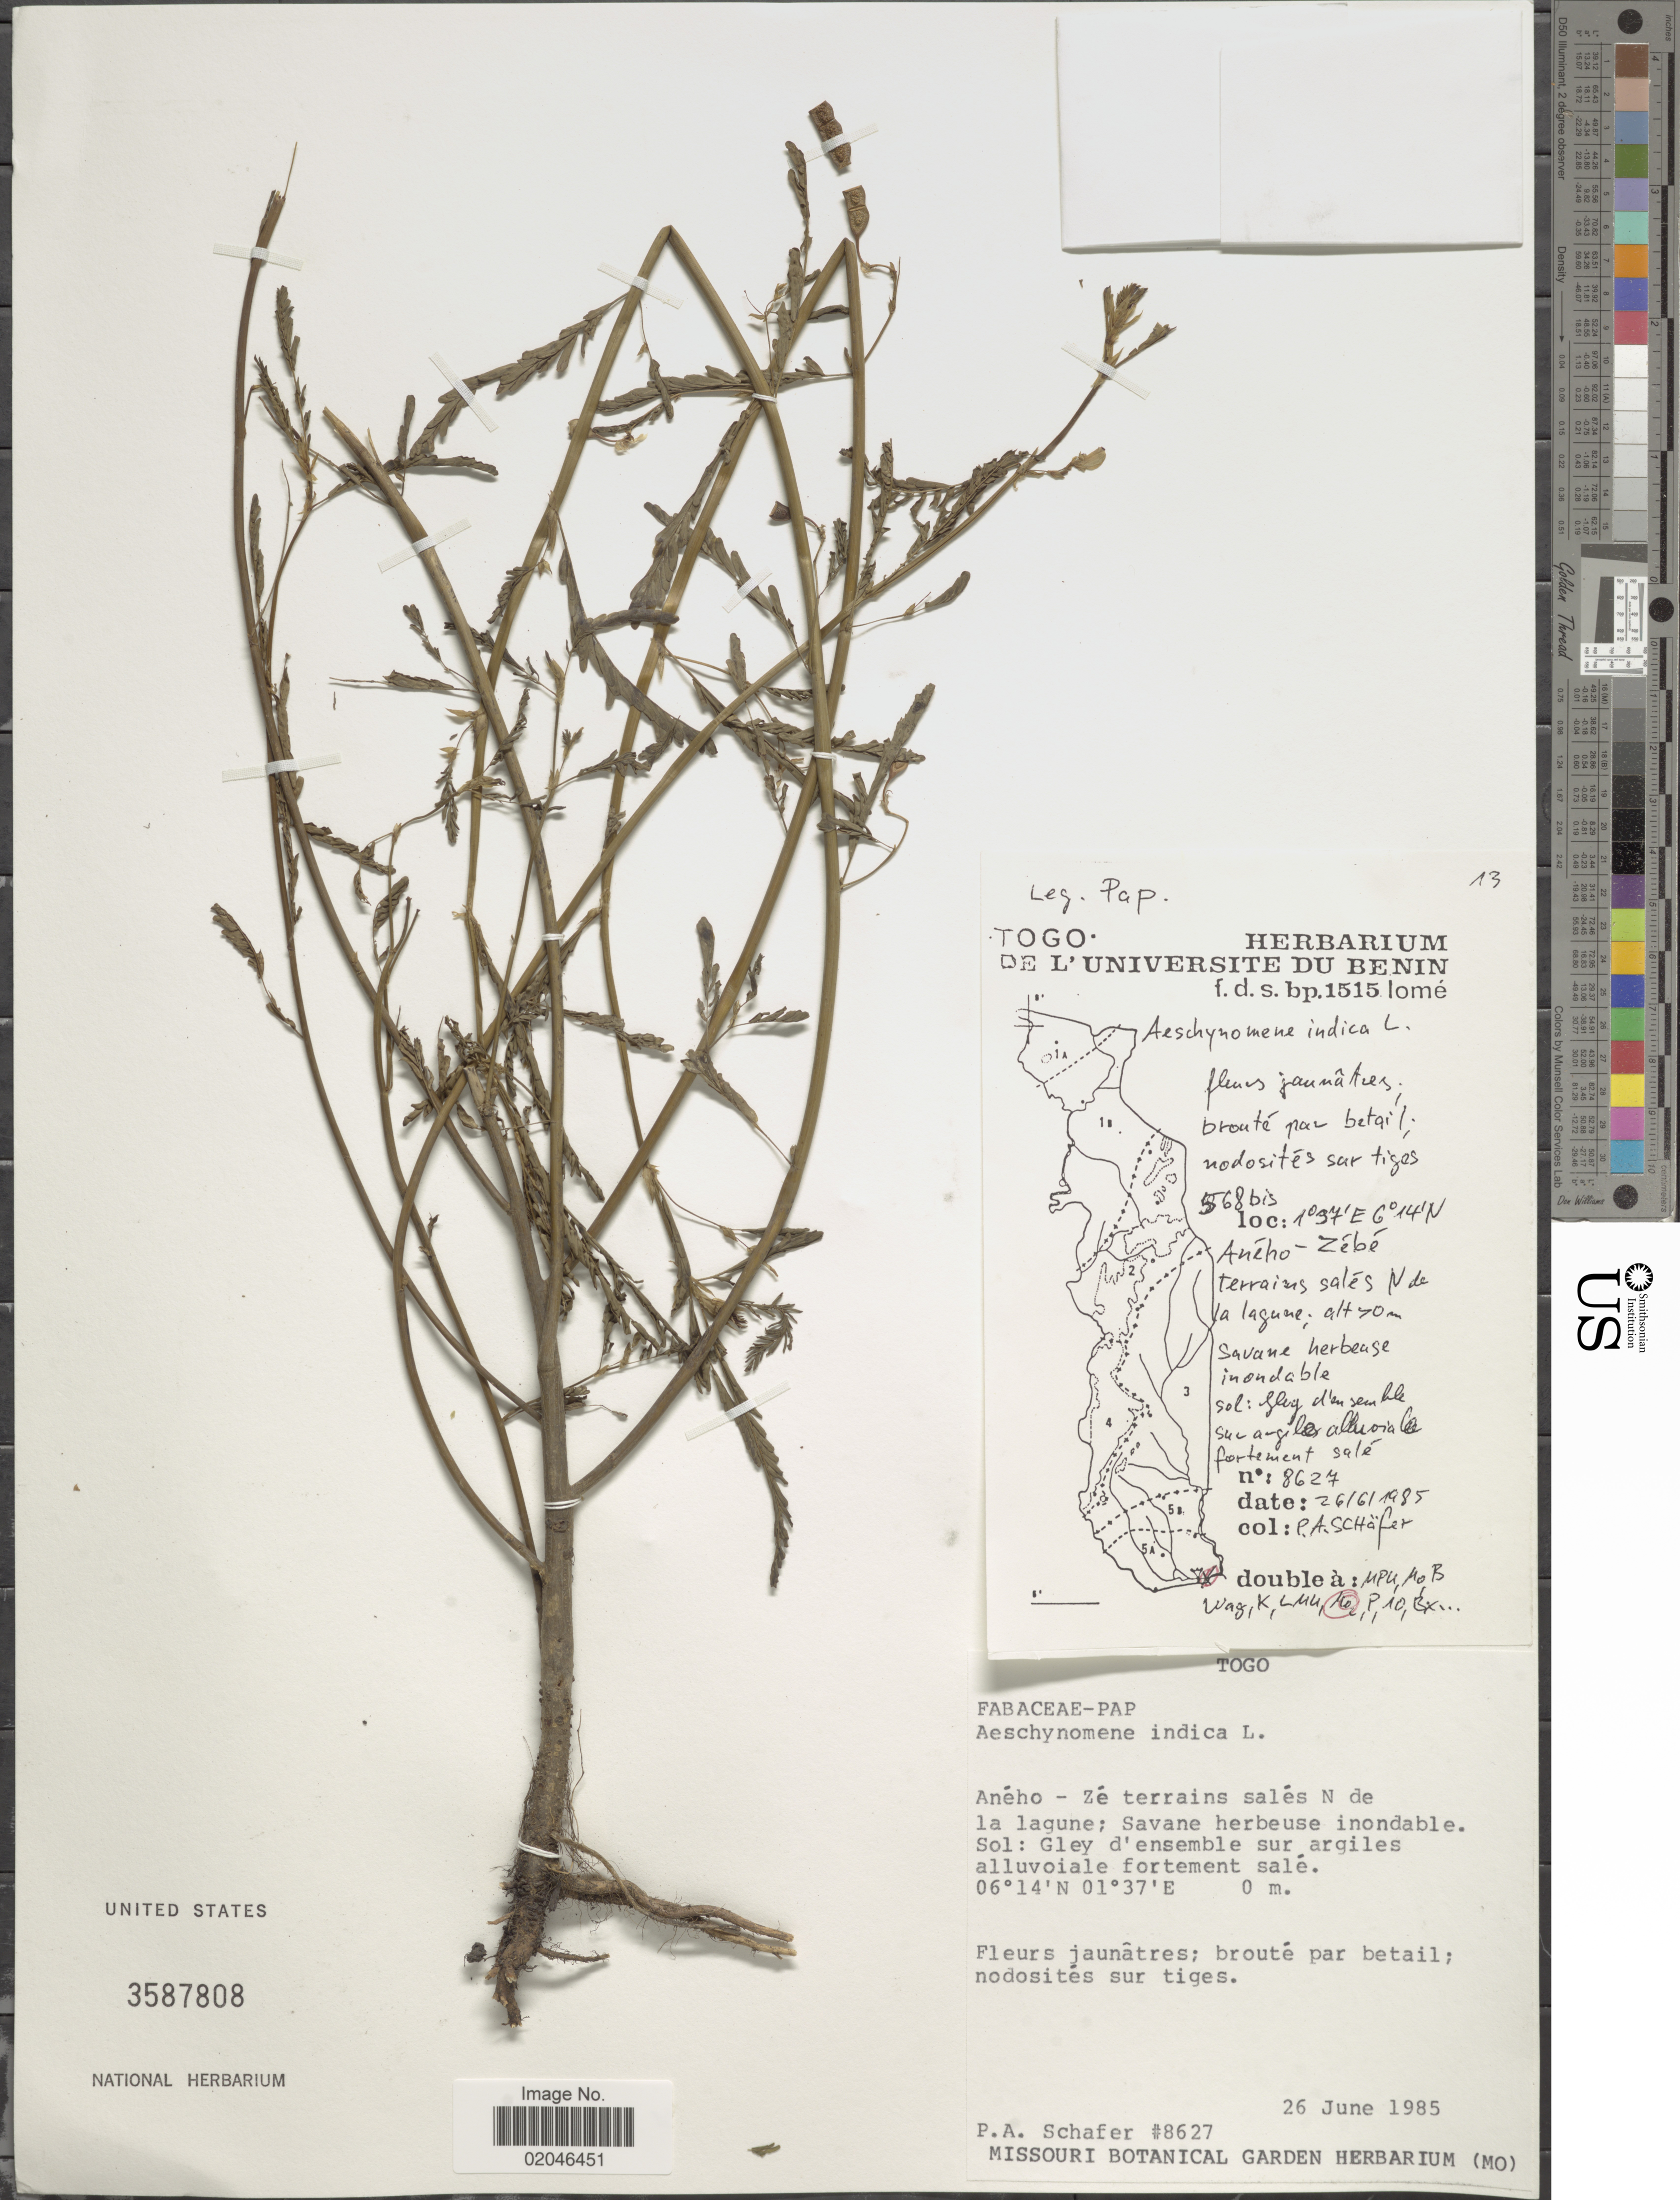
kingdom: Plantae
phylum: Tracheophyta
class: Magnoliopsida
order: Fabales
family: Fabaceae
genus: Aeschynomene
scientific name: Aeschynomene indica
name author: L.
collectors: P. Schafer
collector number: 8627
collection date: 1985-06-26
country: Togo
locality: Aného - Zé terrains salés N de la laguna; Savane herbeuse inondable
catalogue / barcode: US 3587808